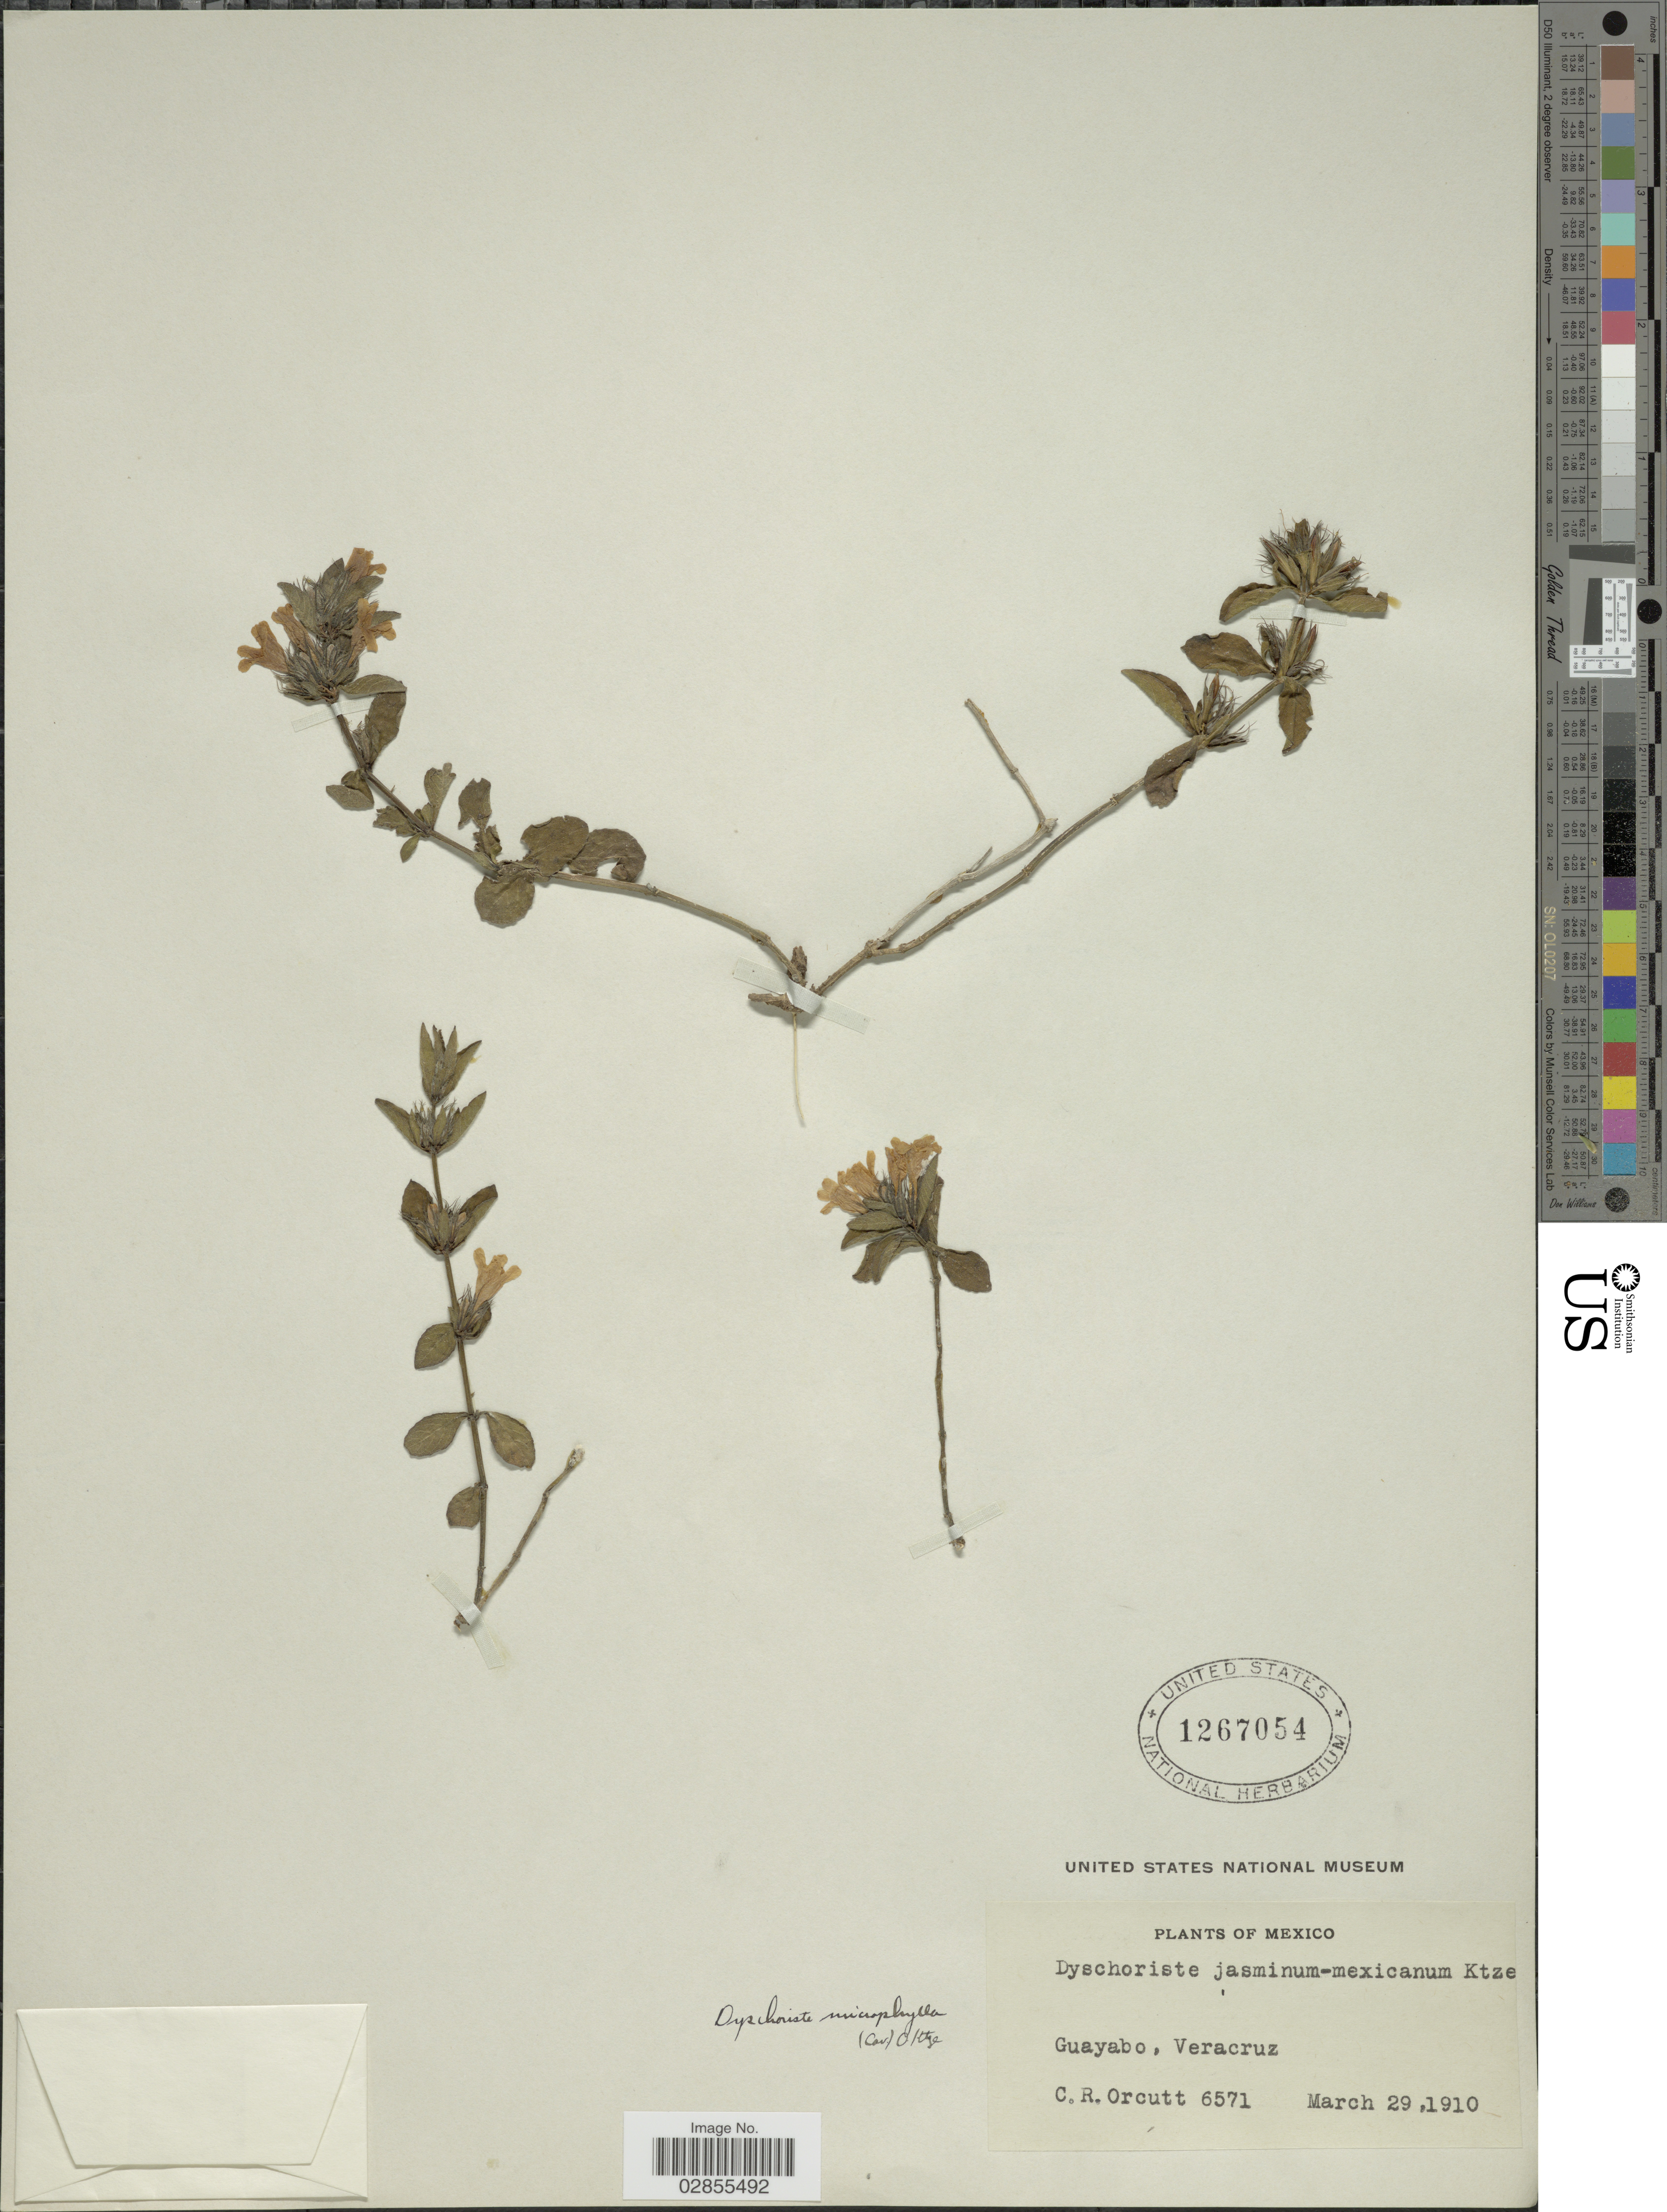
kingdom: Plantae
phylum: Tracheophyta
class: Magnoliopsida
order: Lamiales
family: Acanthaceae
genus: Dyschoriste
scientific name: Dyschoriste microphylla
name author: (Cav.) Kuntze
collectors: C. R. Orcutt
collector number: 6571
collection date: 1910-03-29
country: Mexico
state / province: Veracruz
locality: Guayabo, Veracruz.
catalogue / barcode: US 1267054